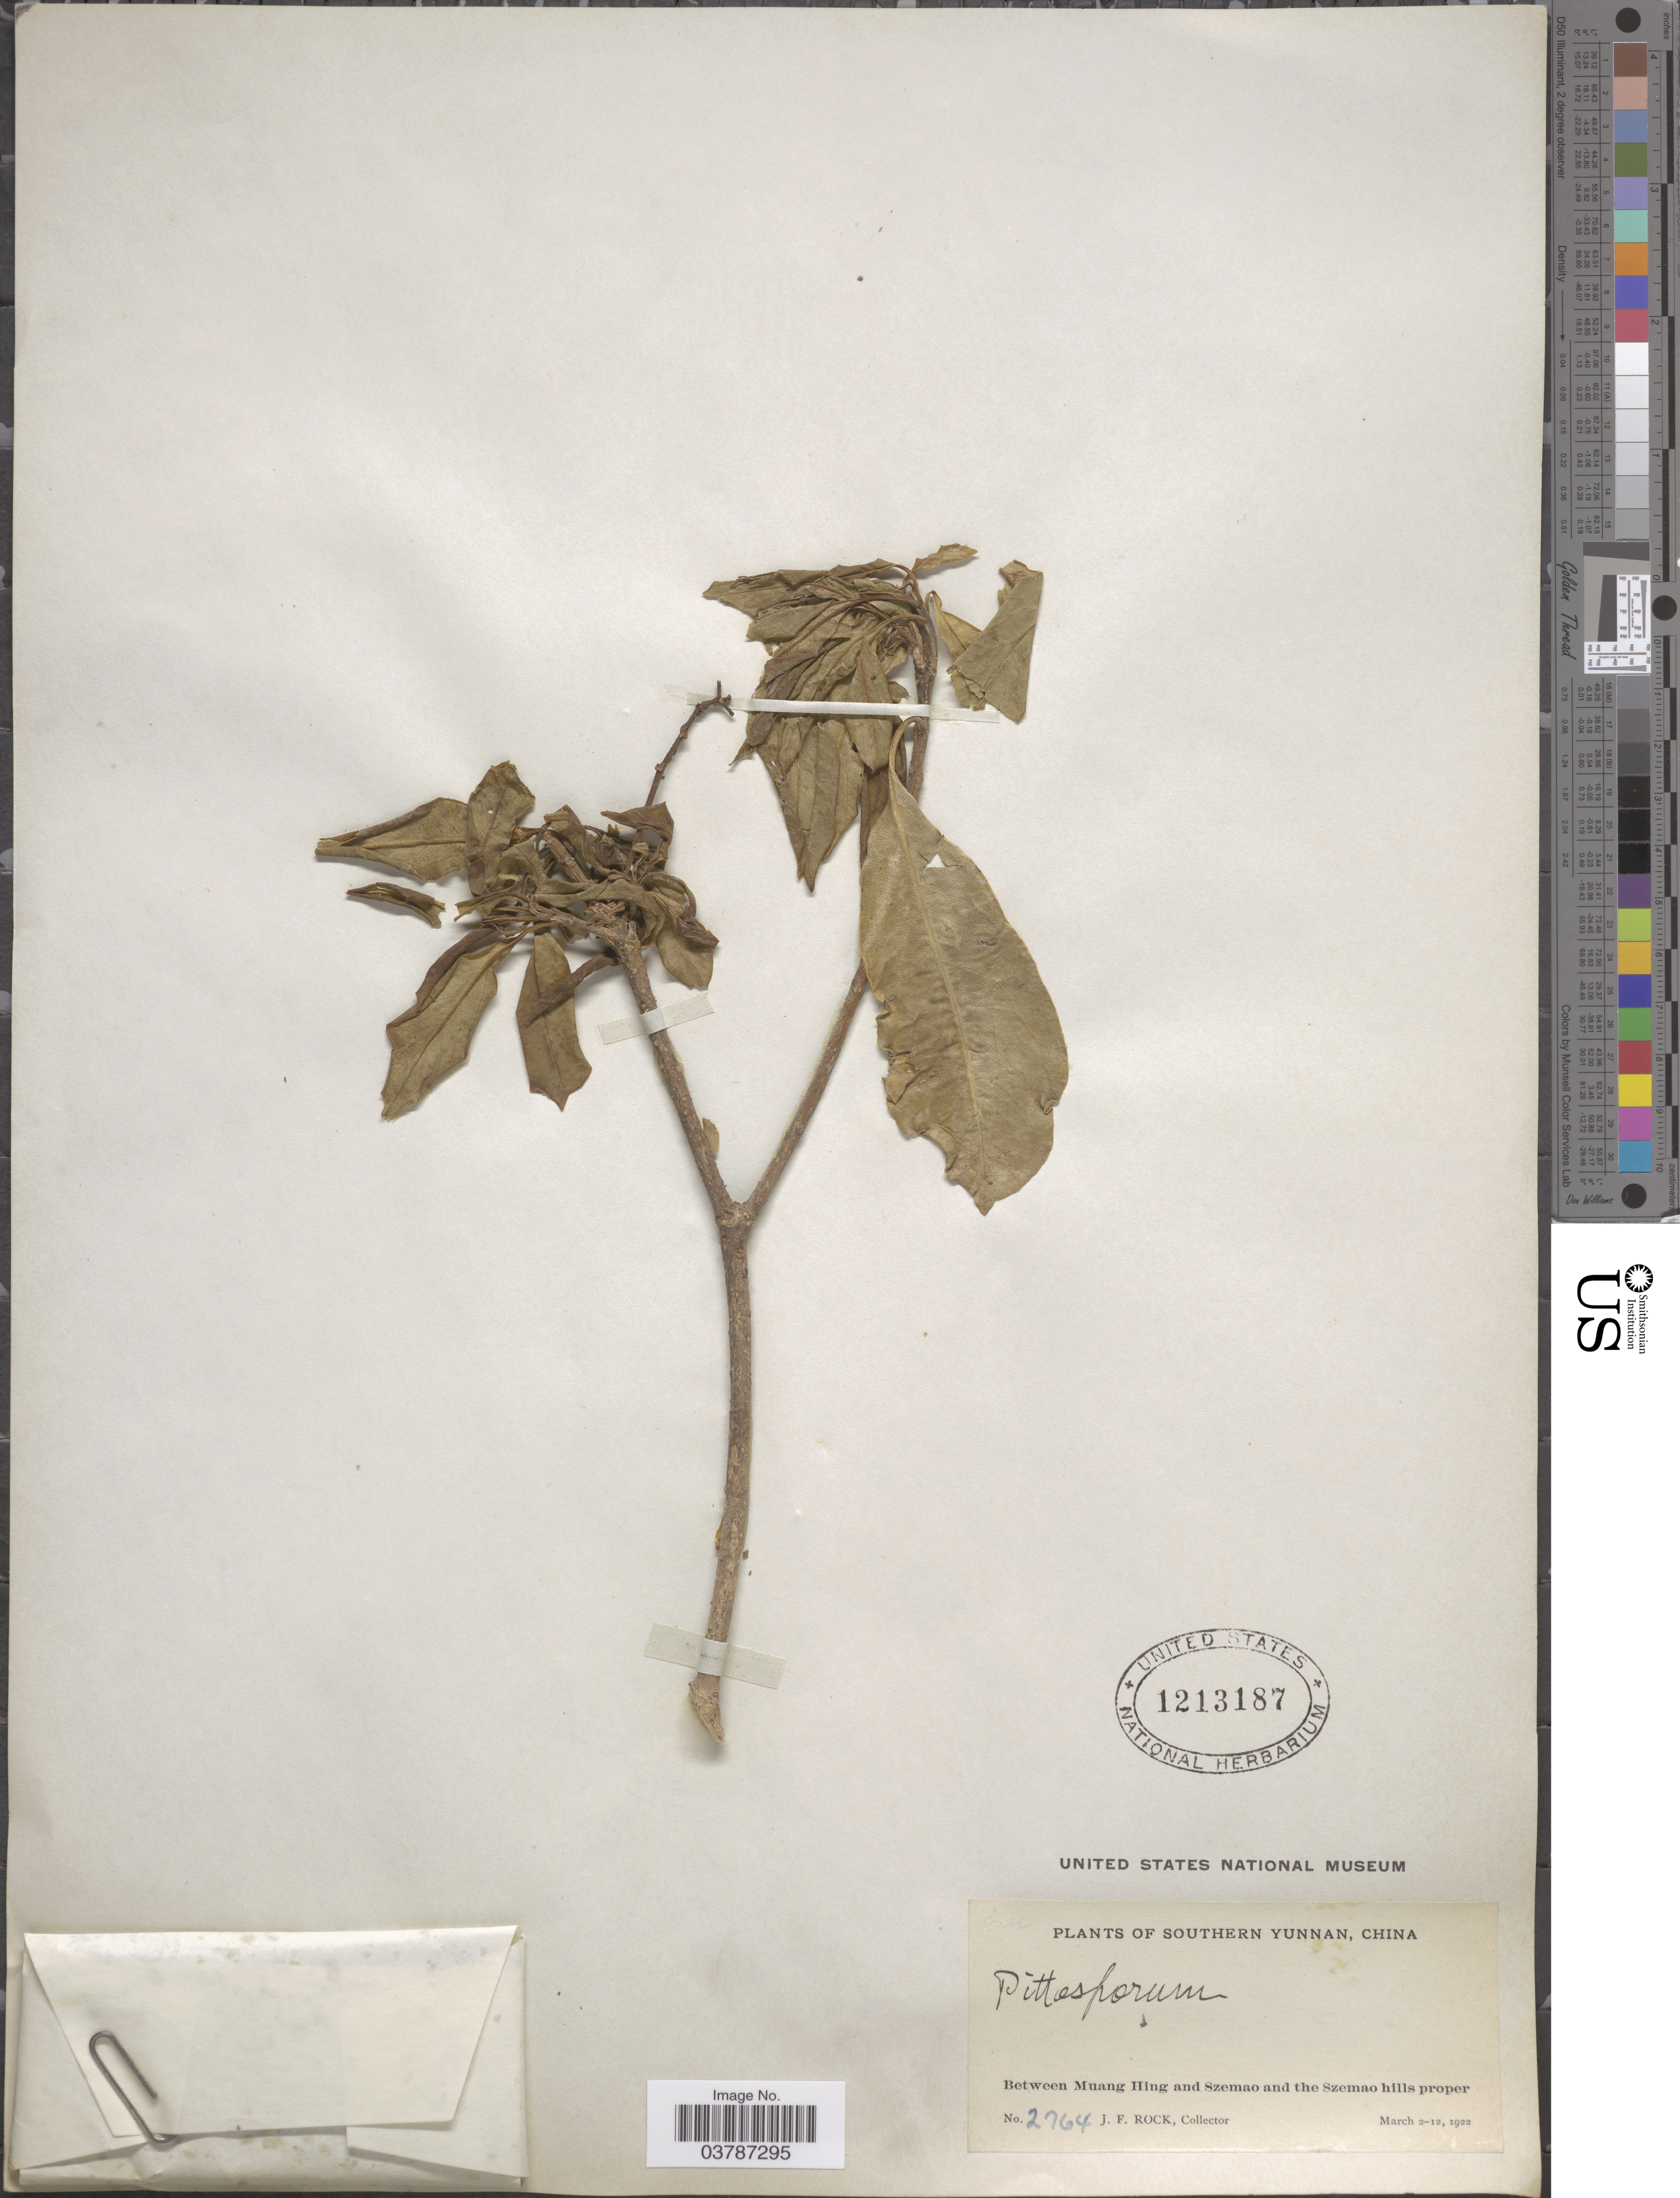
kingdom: Plantae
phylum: Tracheophyta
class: Magnoliopsida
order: Apiales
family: Pittosporaceae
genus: Pittosporum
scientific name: Pittosporum sp.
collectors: J. Rock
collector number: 2764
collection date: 1922-03-02/1922-03-12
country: China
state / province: Yunnan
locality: Southern Yunnan. Between Muang Hing and Szemao and the Szemao hills proper.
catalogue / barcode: US 1213187